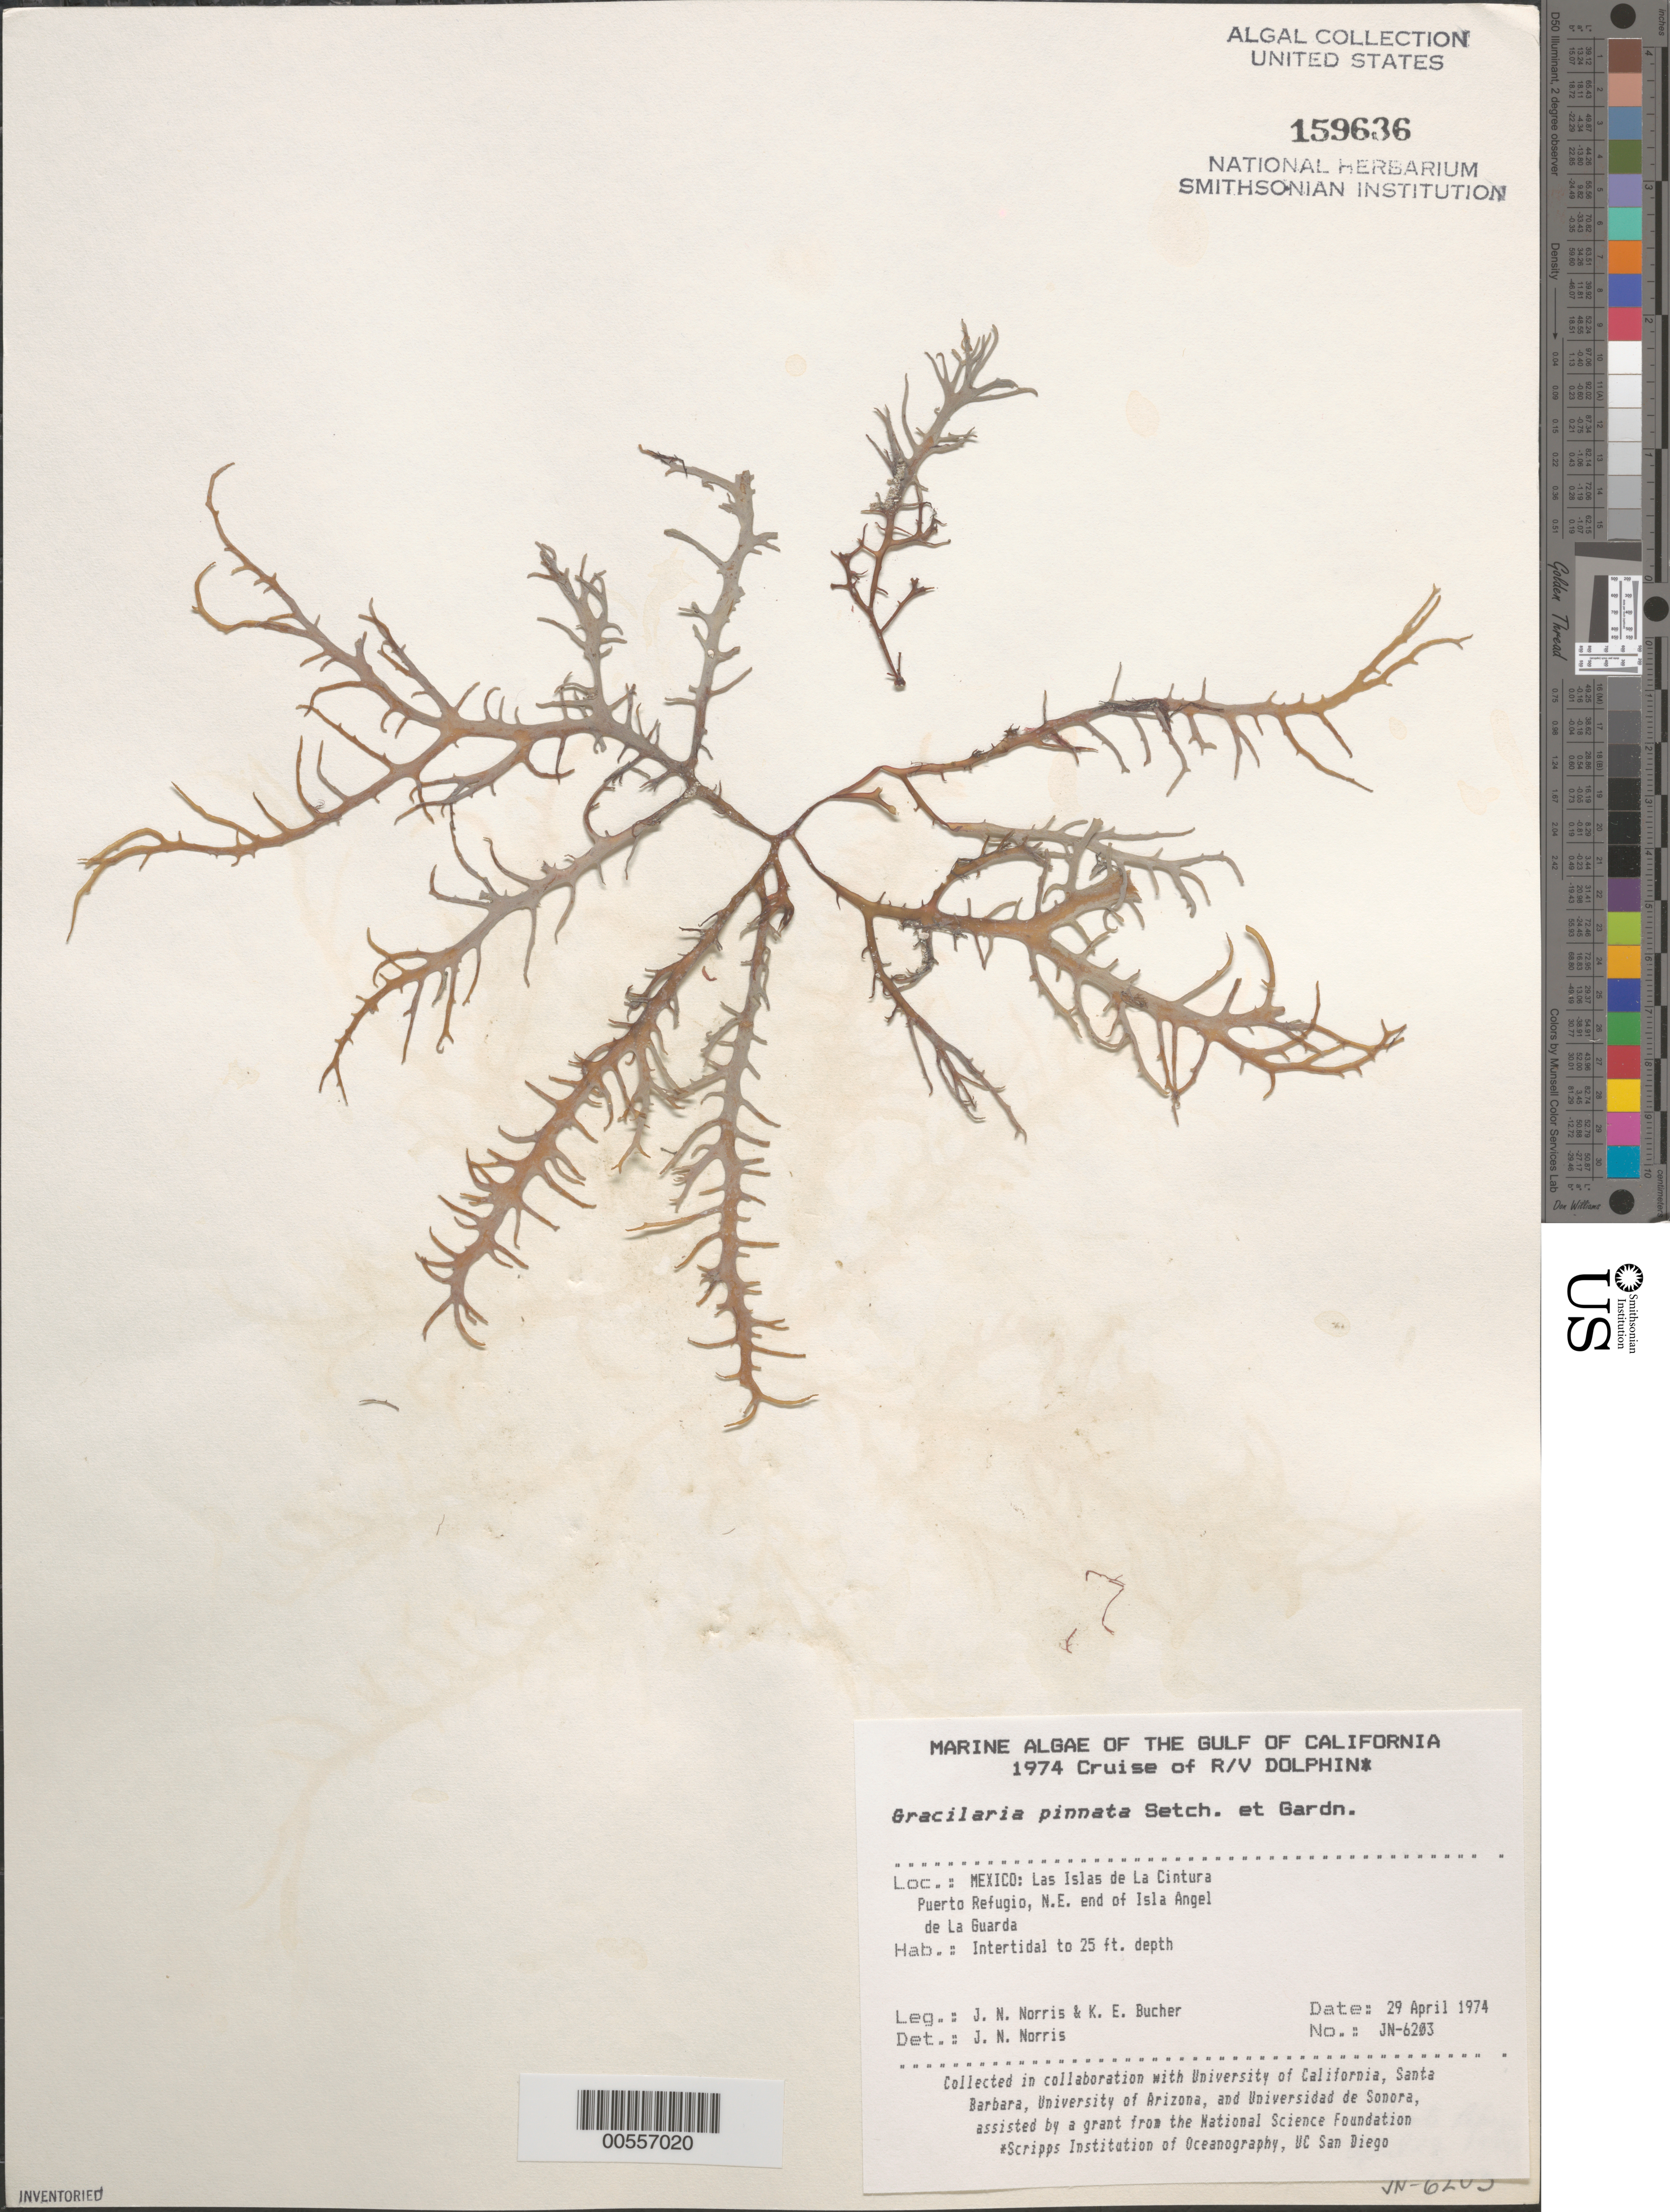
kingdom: Plantae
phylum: Rhodophyta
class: Florideophyceae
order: Gracilariales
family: Gracilariaceae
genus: Gracilaria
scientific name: Gracilaria pinnata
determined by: Norris, James N.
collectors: J. N. Norris & K. E. Bucher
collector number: JN-6203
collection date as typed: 29 Apr 1974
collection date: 1974-04-29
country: Mexico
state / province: Baja California Norte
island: Isla Angel de la Guarda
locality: Puerto Refugio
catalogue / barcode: US 159636